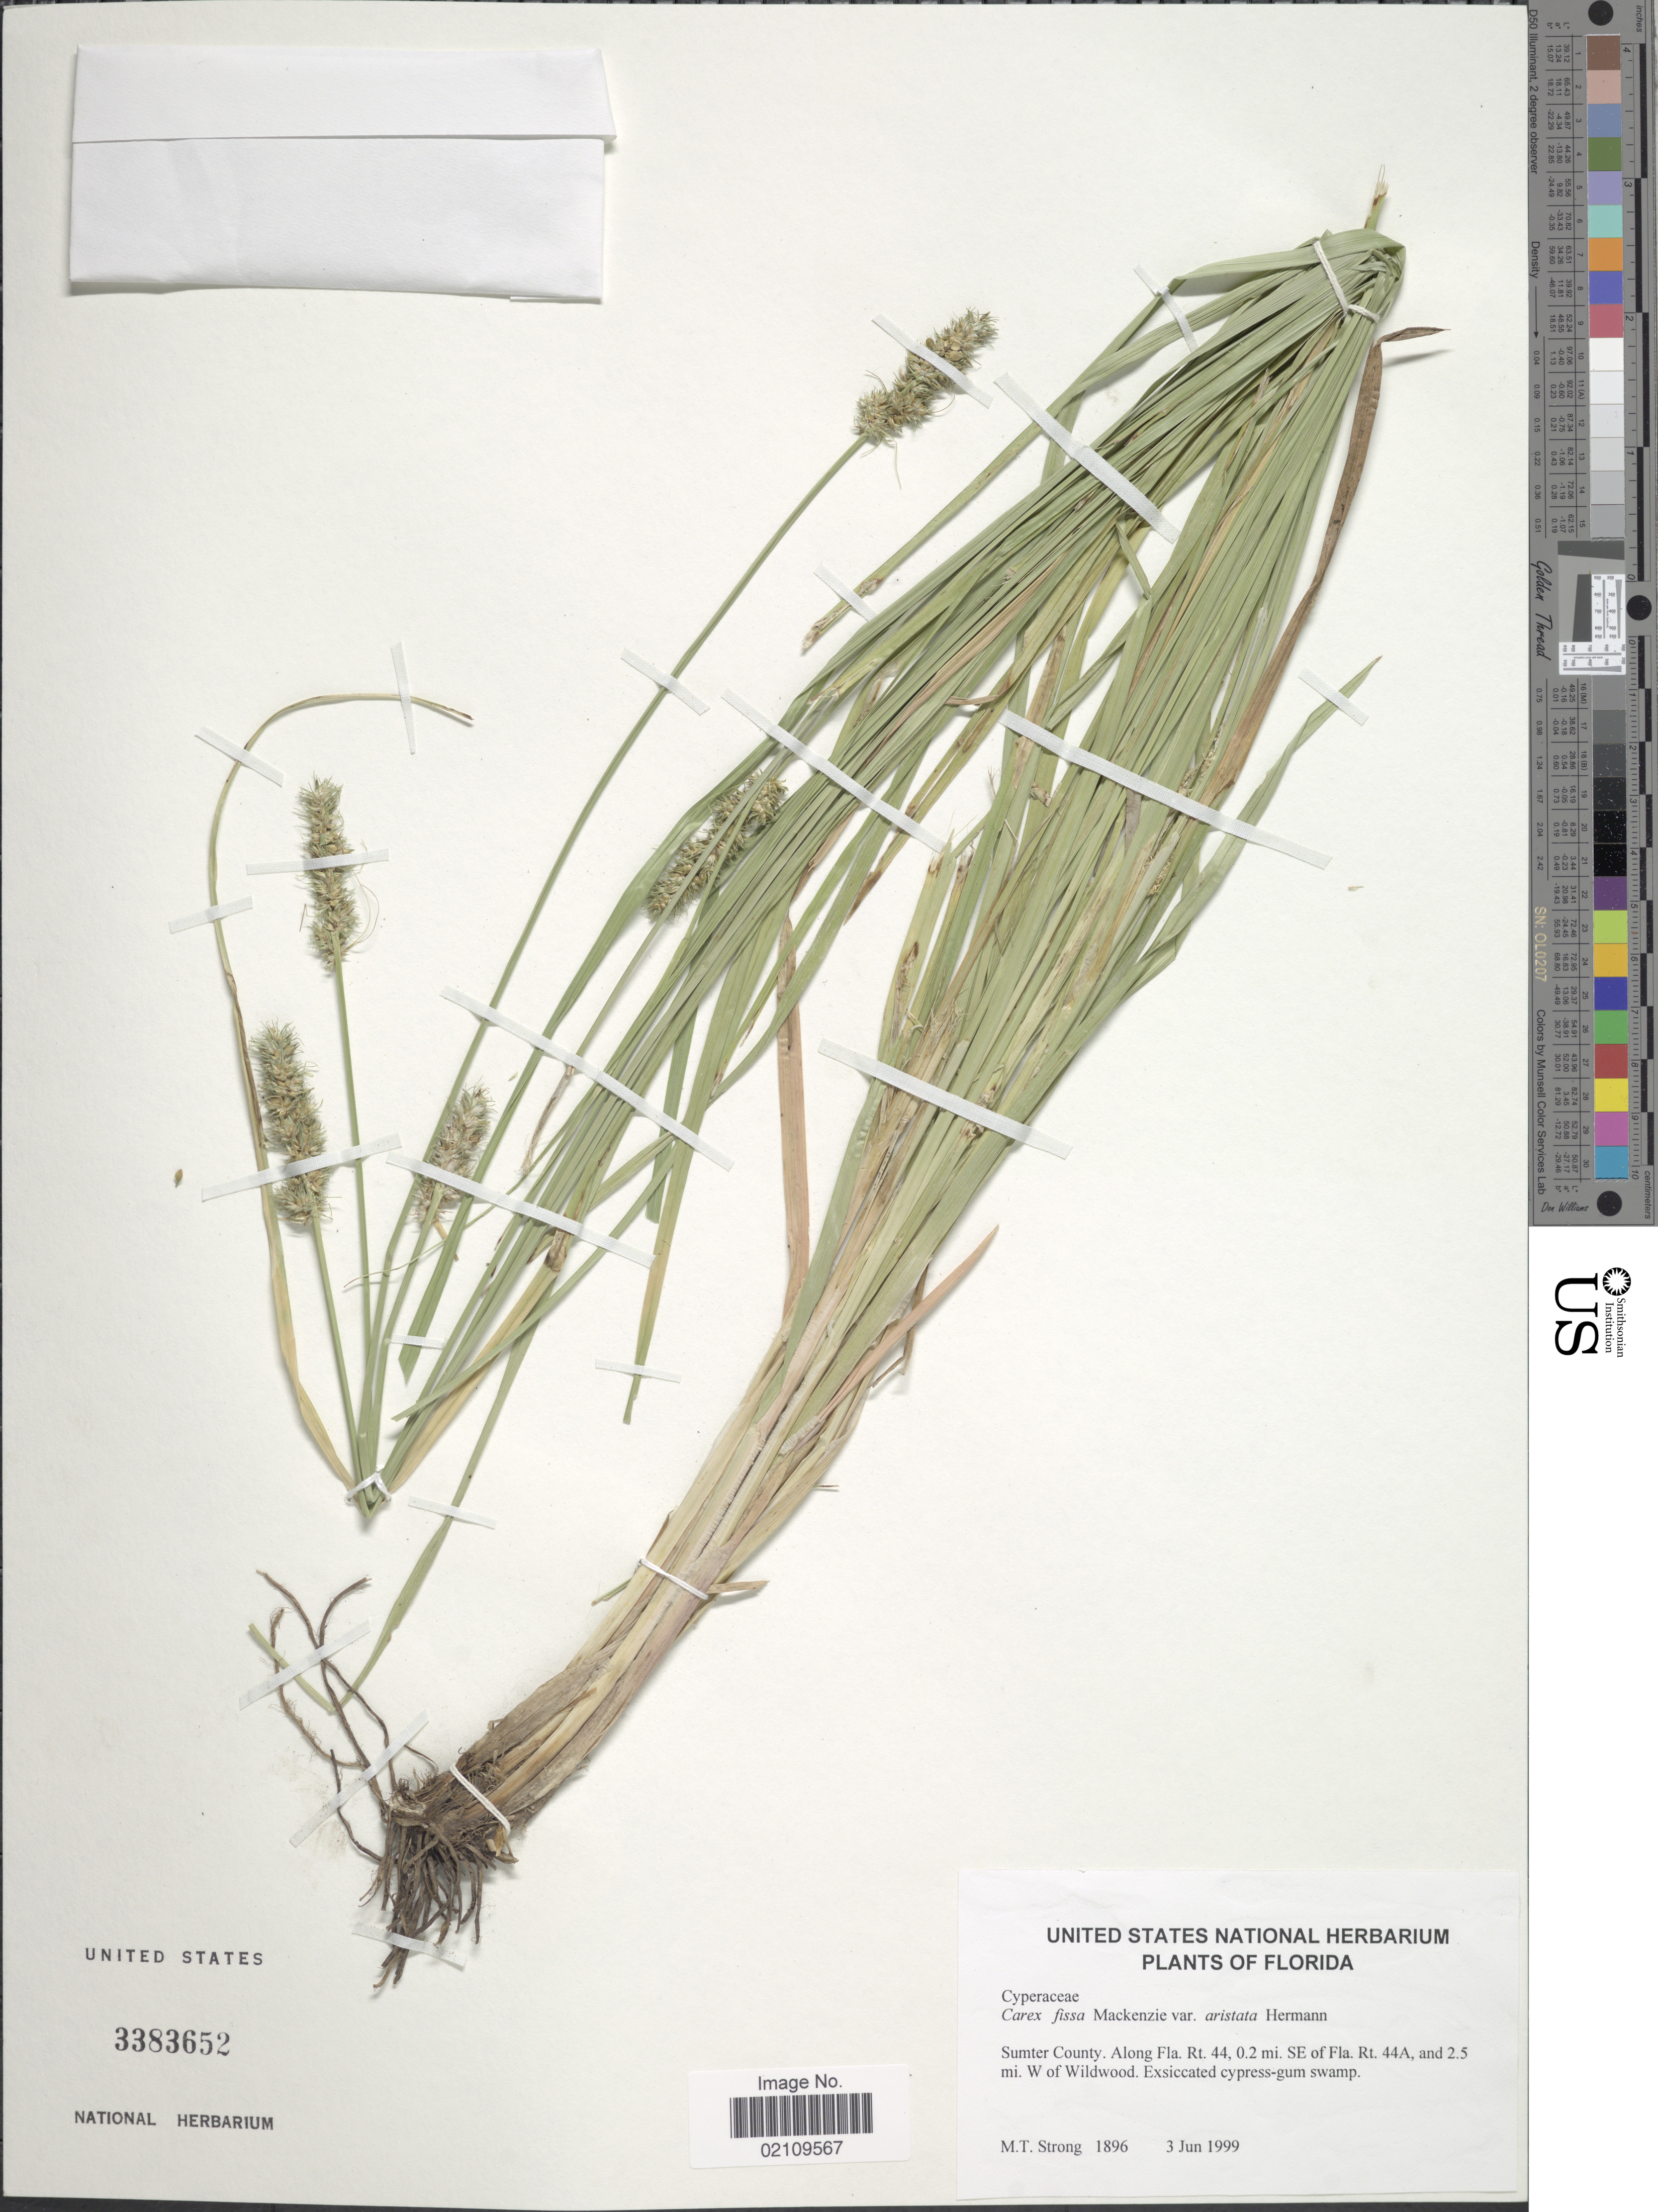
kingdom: Plantae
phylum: Tracheophyta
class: Liliopsida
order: Poales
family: Cyperaceae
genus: Carex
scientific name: Carex fissa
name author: Mack.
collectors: M. T. Strong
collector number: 1896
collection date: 1999-06-03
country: United States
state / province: Florida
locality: Sumter County. Along Fla. Rt. 44, 0.2 mi SE of Fla. Rt 44A, and 2.5 mi W of Wildwood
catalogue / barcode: US 3383652